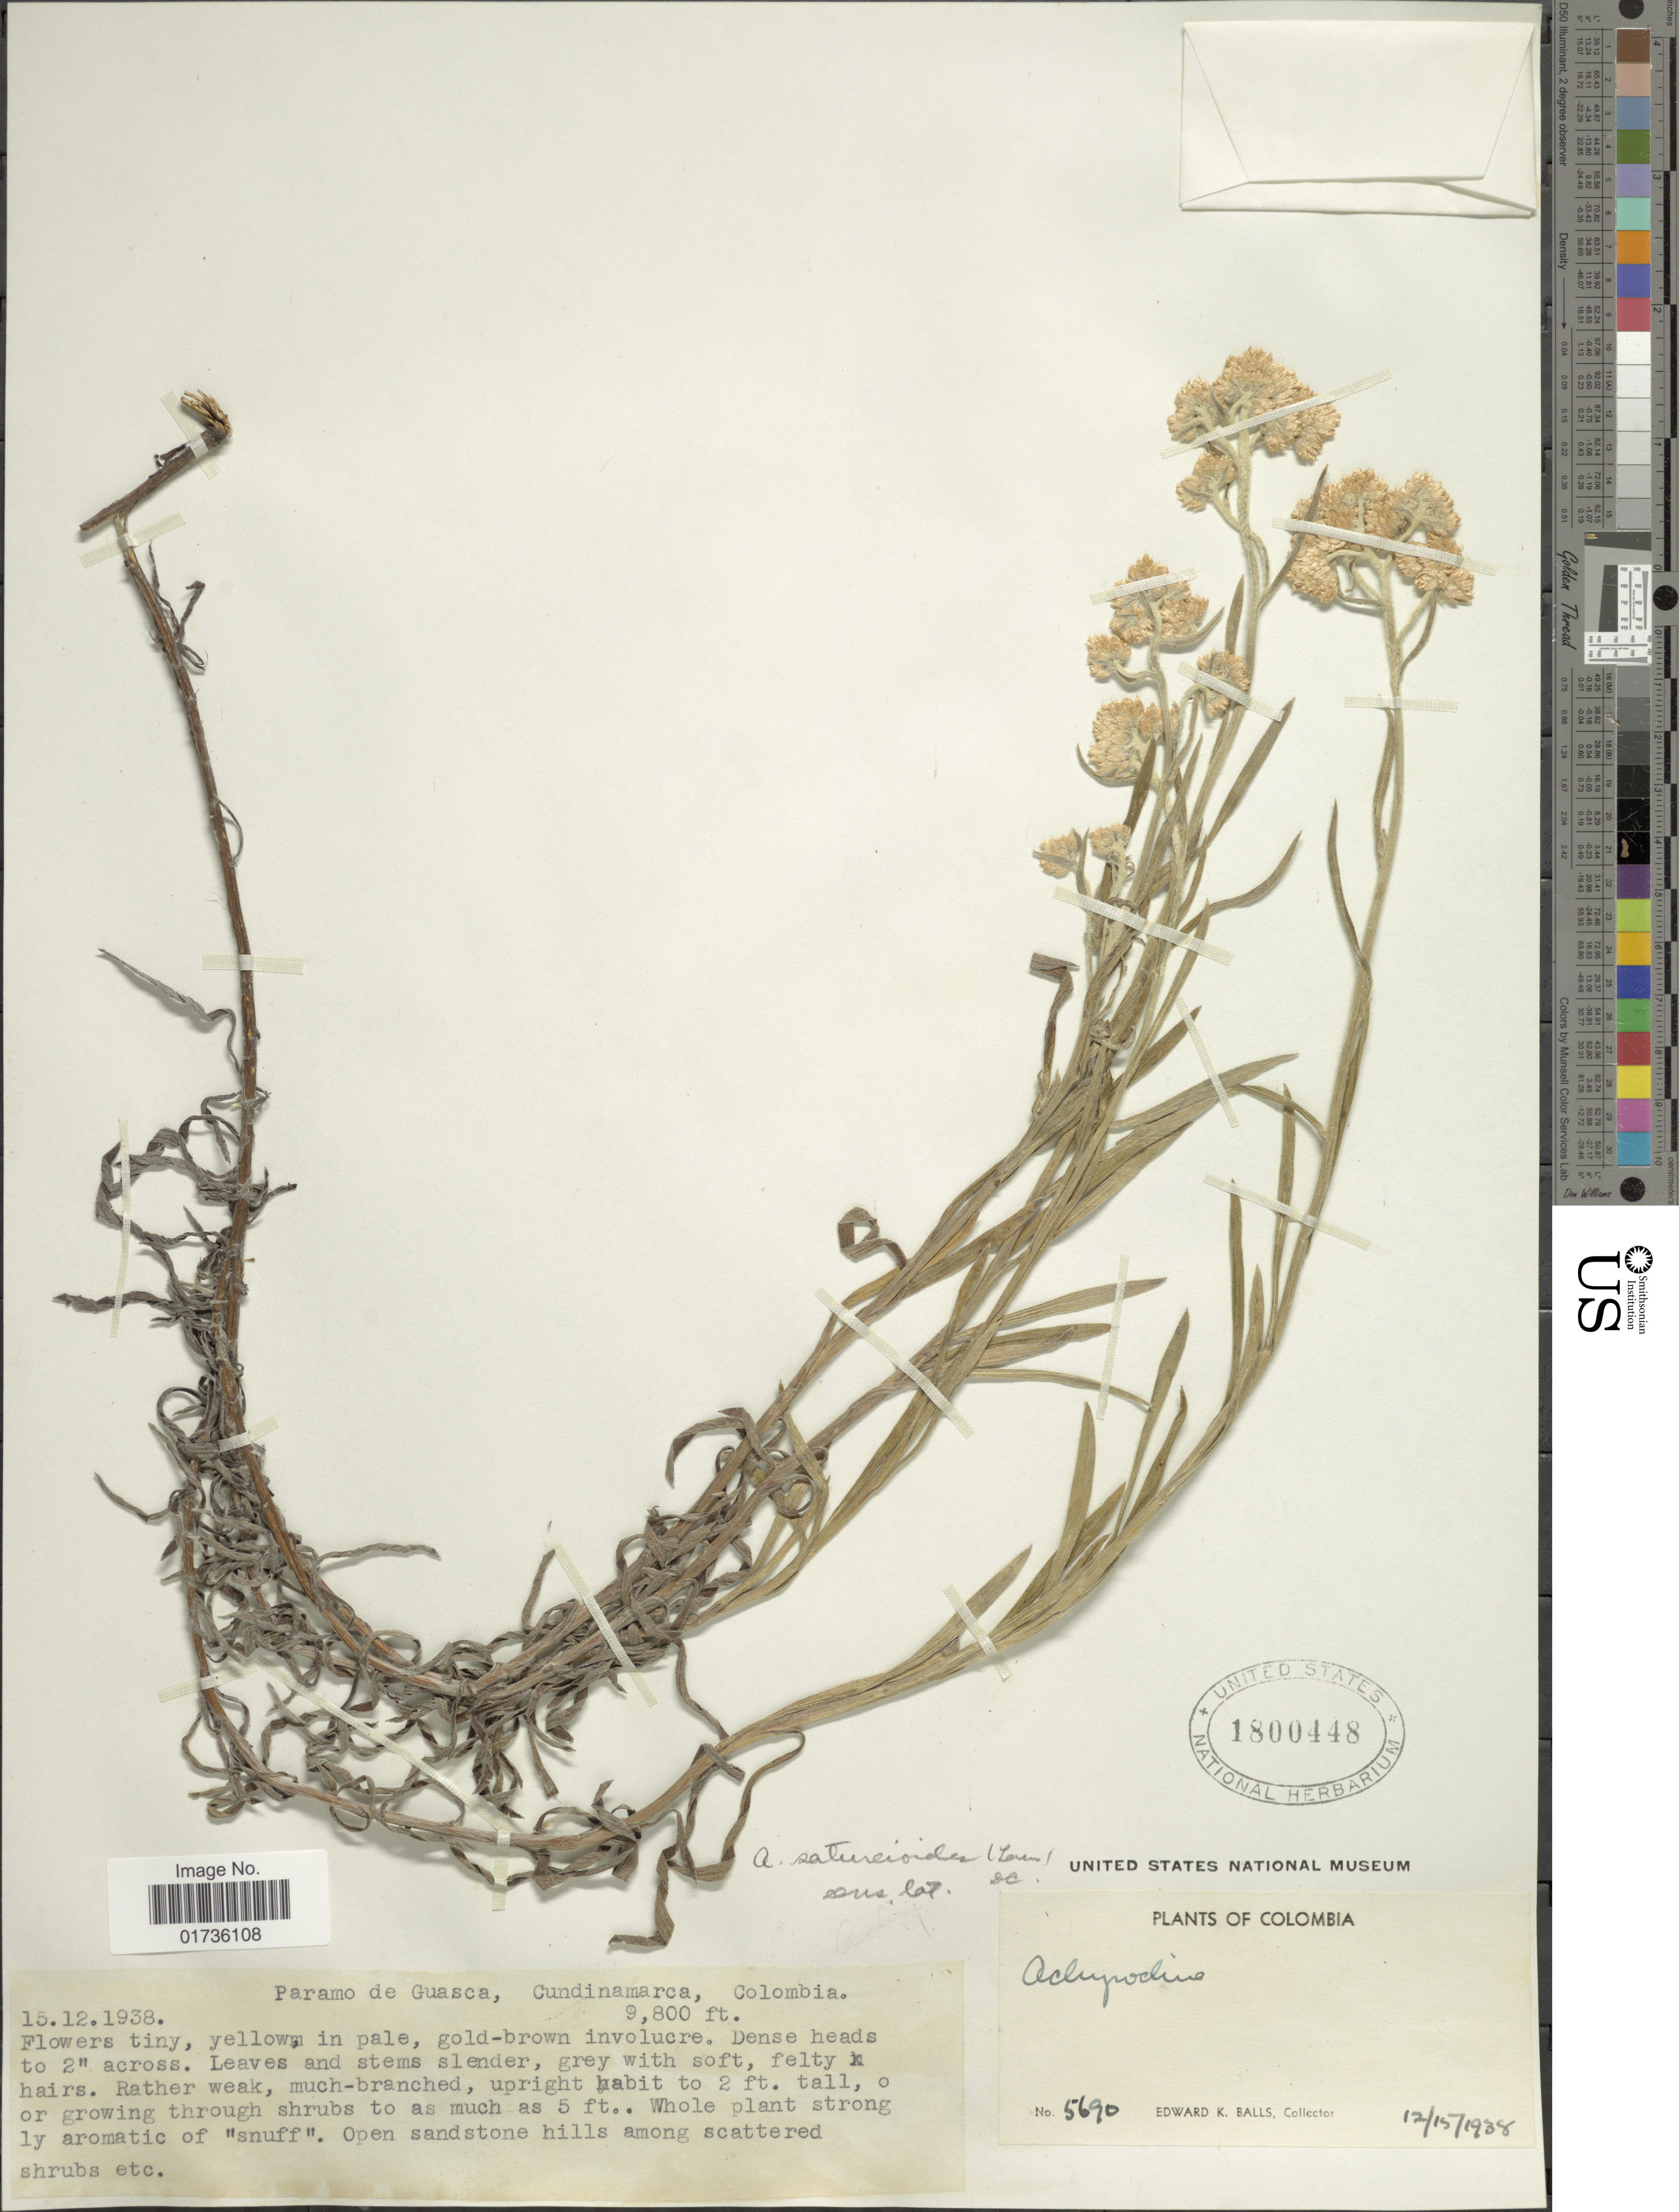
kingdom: Plantae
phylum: Tracheophyta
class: Magnoliopsida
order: Asterales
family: Asteraceae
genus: Achyrocline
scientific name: Achyrocline sp.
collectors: E. K. Balls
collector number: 5690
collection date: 1938-12-15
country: Colombia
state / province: Cundinamarca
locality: Paramo de Guasca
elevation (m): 2987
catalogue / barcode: US 1800448